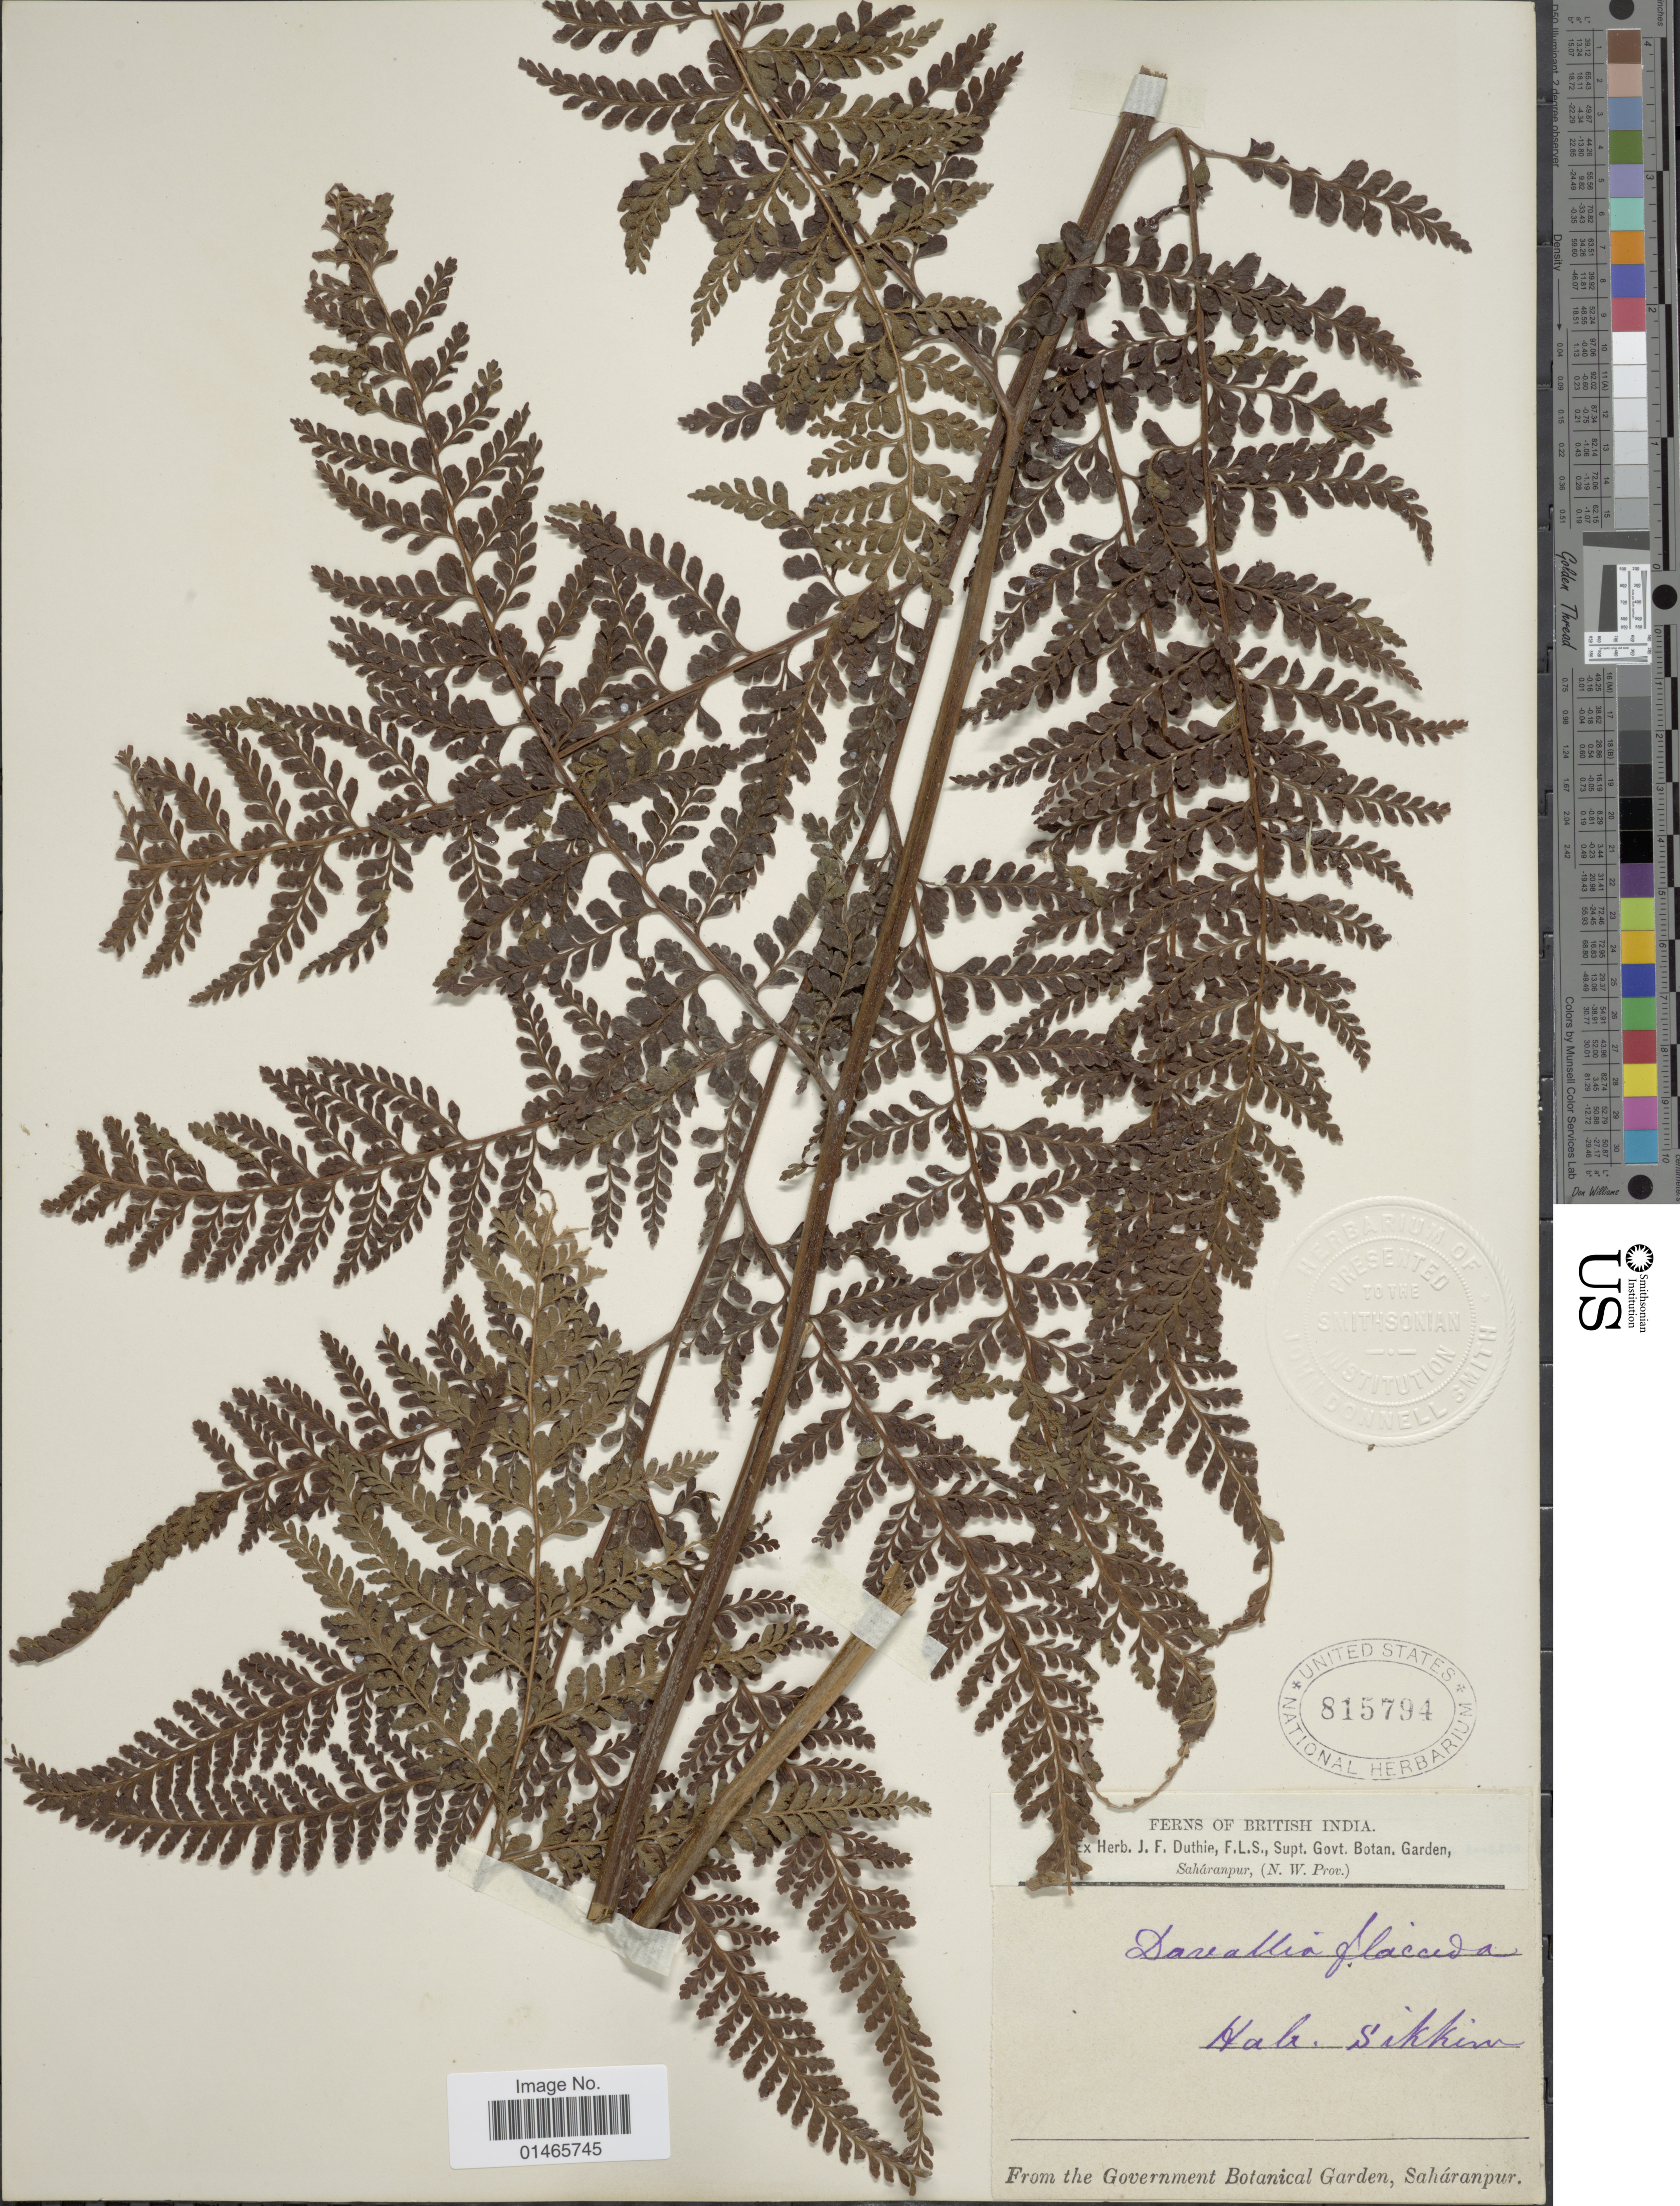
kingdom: Plantae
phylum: Tracheophyta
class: Polypodiopsida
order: Polypodiales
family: Dennstaedtiaceae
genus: Microlepia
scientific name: Microlepia speluncae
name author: (L.) T. Moore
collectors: J. F. Duthie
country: India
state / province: Sikkim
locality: British India, Saháranpur (N,W. Prov)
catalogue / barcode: US 815794